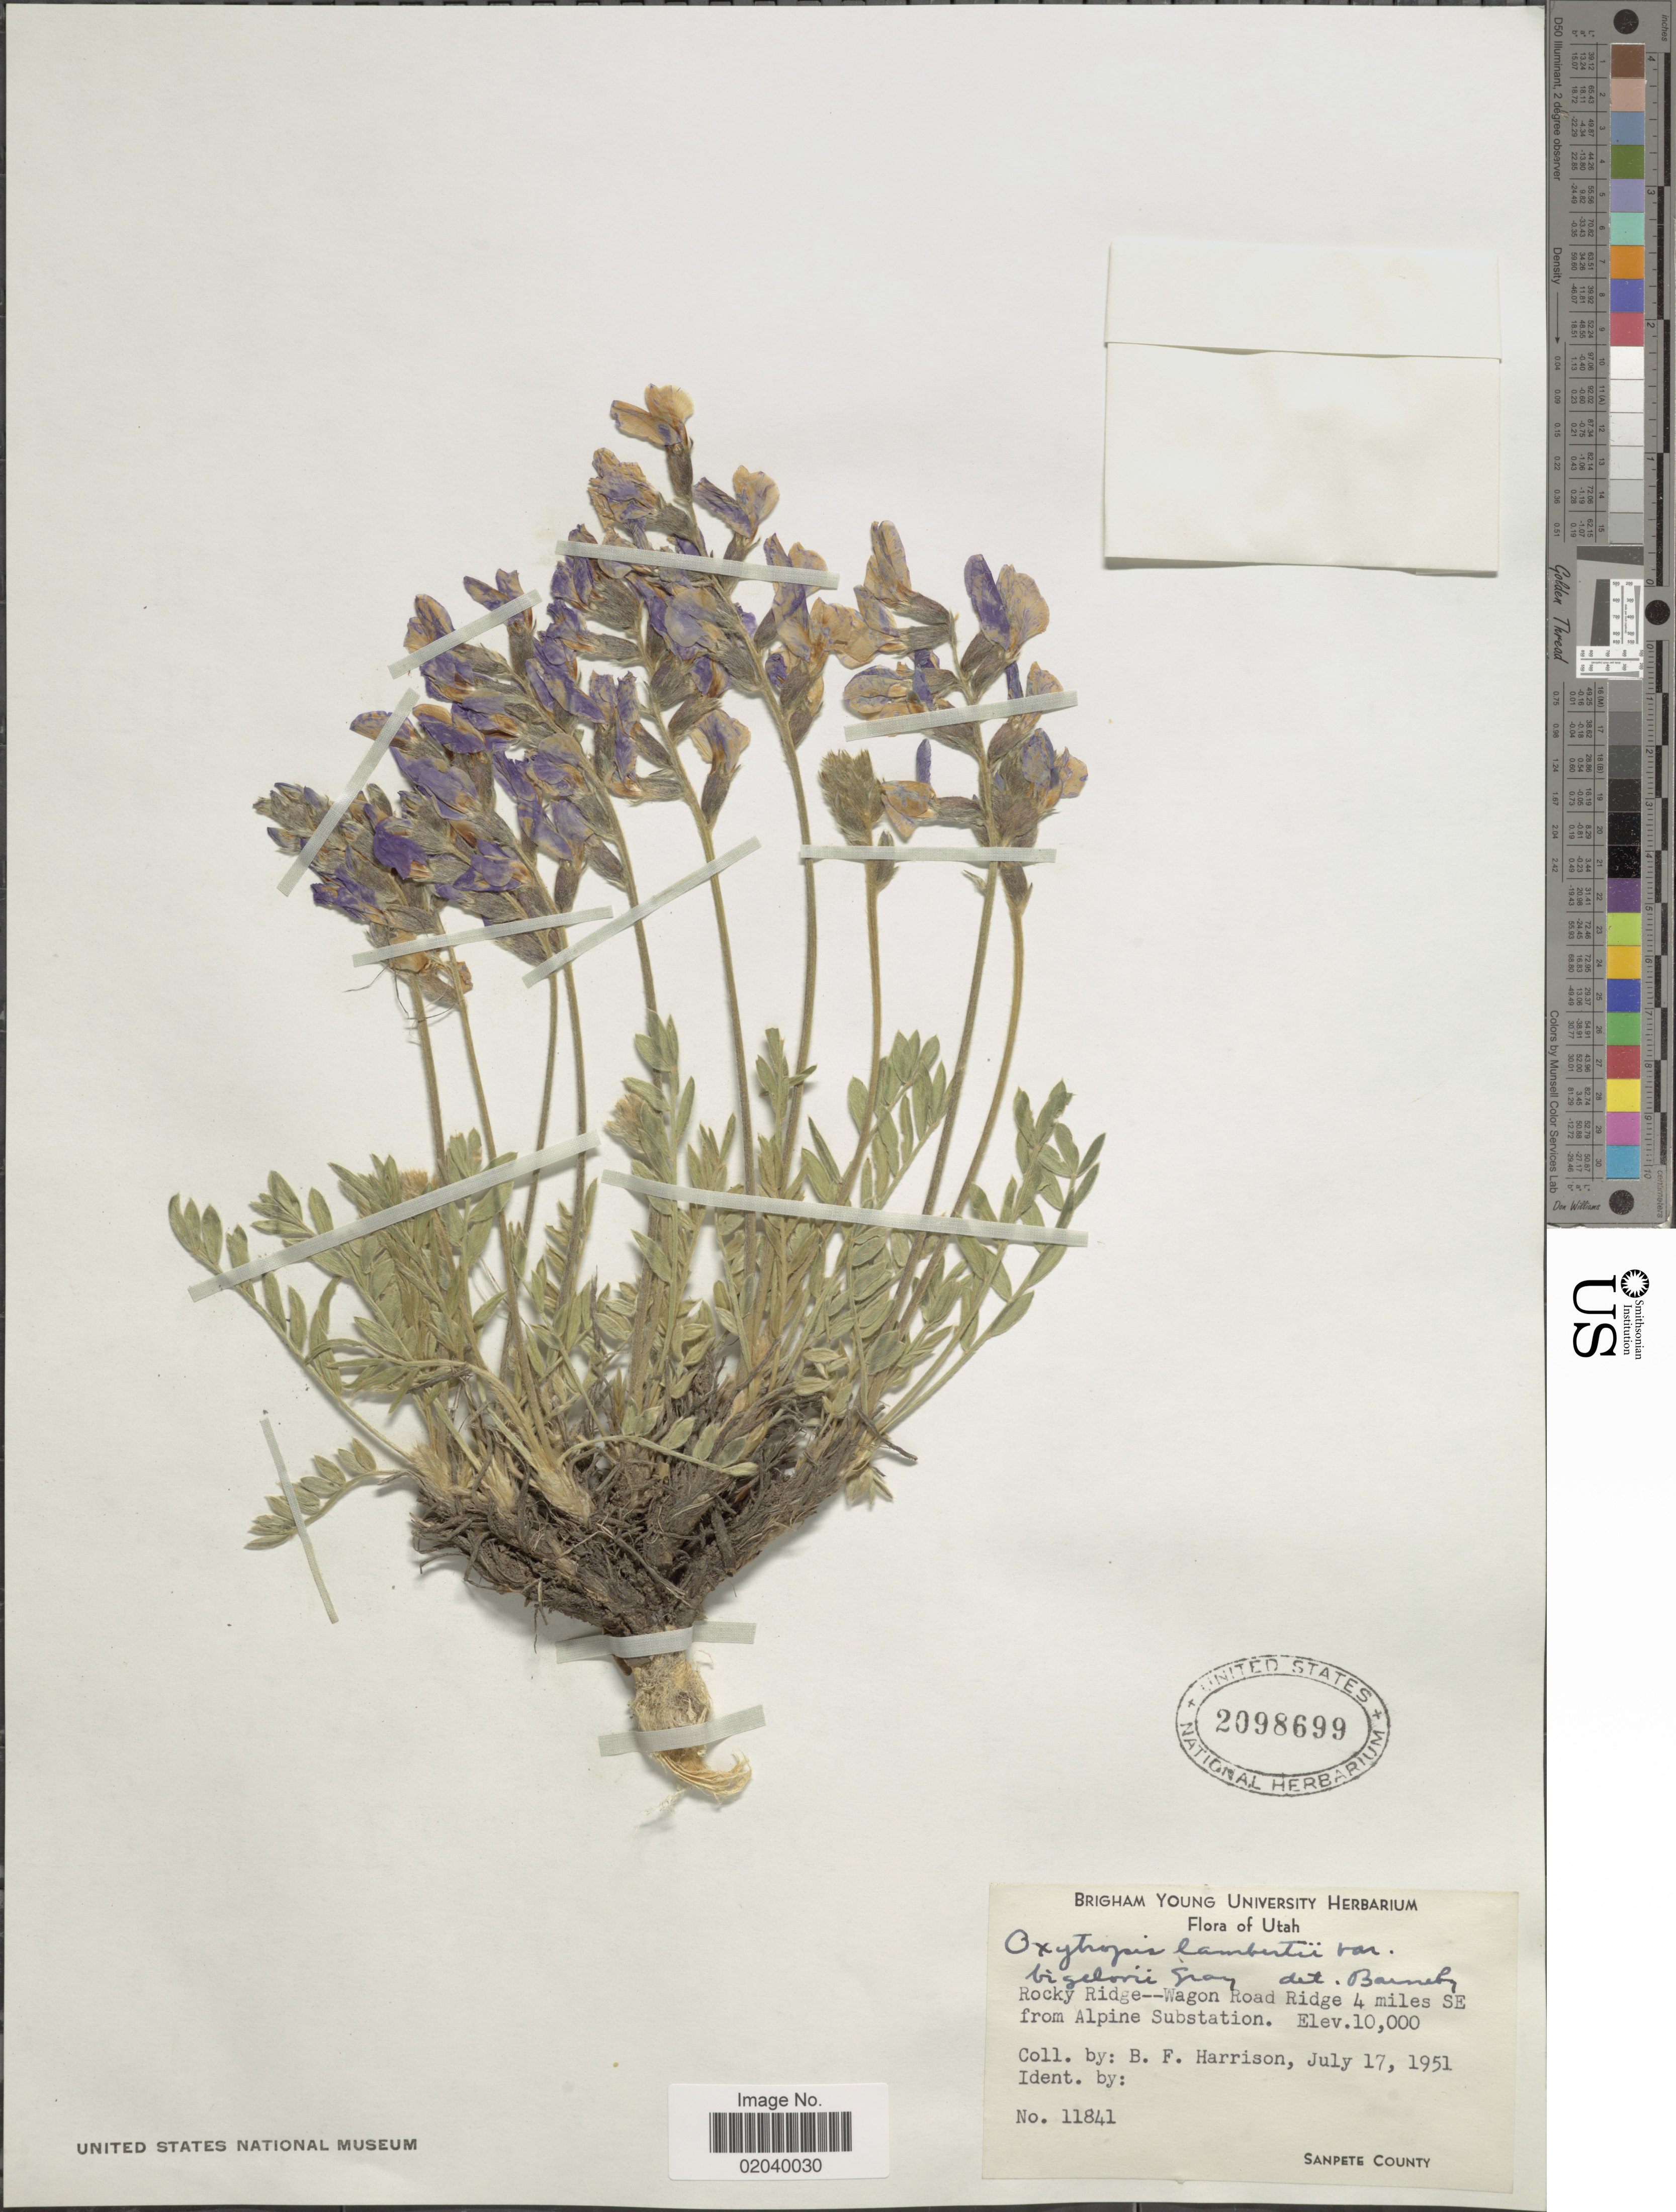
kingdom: Plantae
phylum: Tracheophyta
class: Magnoliopsida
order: Fabales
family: Fabaceae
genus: Oxytropis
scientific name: Oxytropis lambertii var. bigelovii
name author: A. Gray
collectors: B. F. Harrison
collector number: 11841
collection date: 1951-07-17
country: United States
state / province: Utah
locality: Rocky Ridge-Wagon Road Ridge 4 miles SE from Alpine Substation, Sanpete County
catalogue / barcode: US 2098699